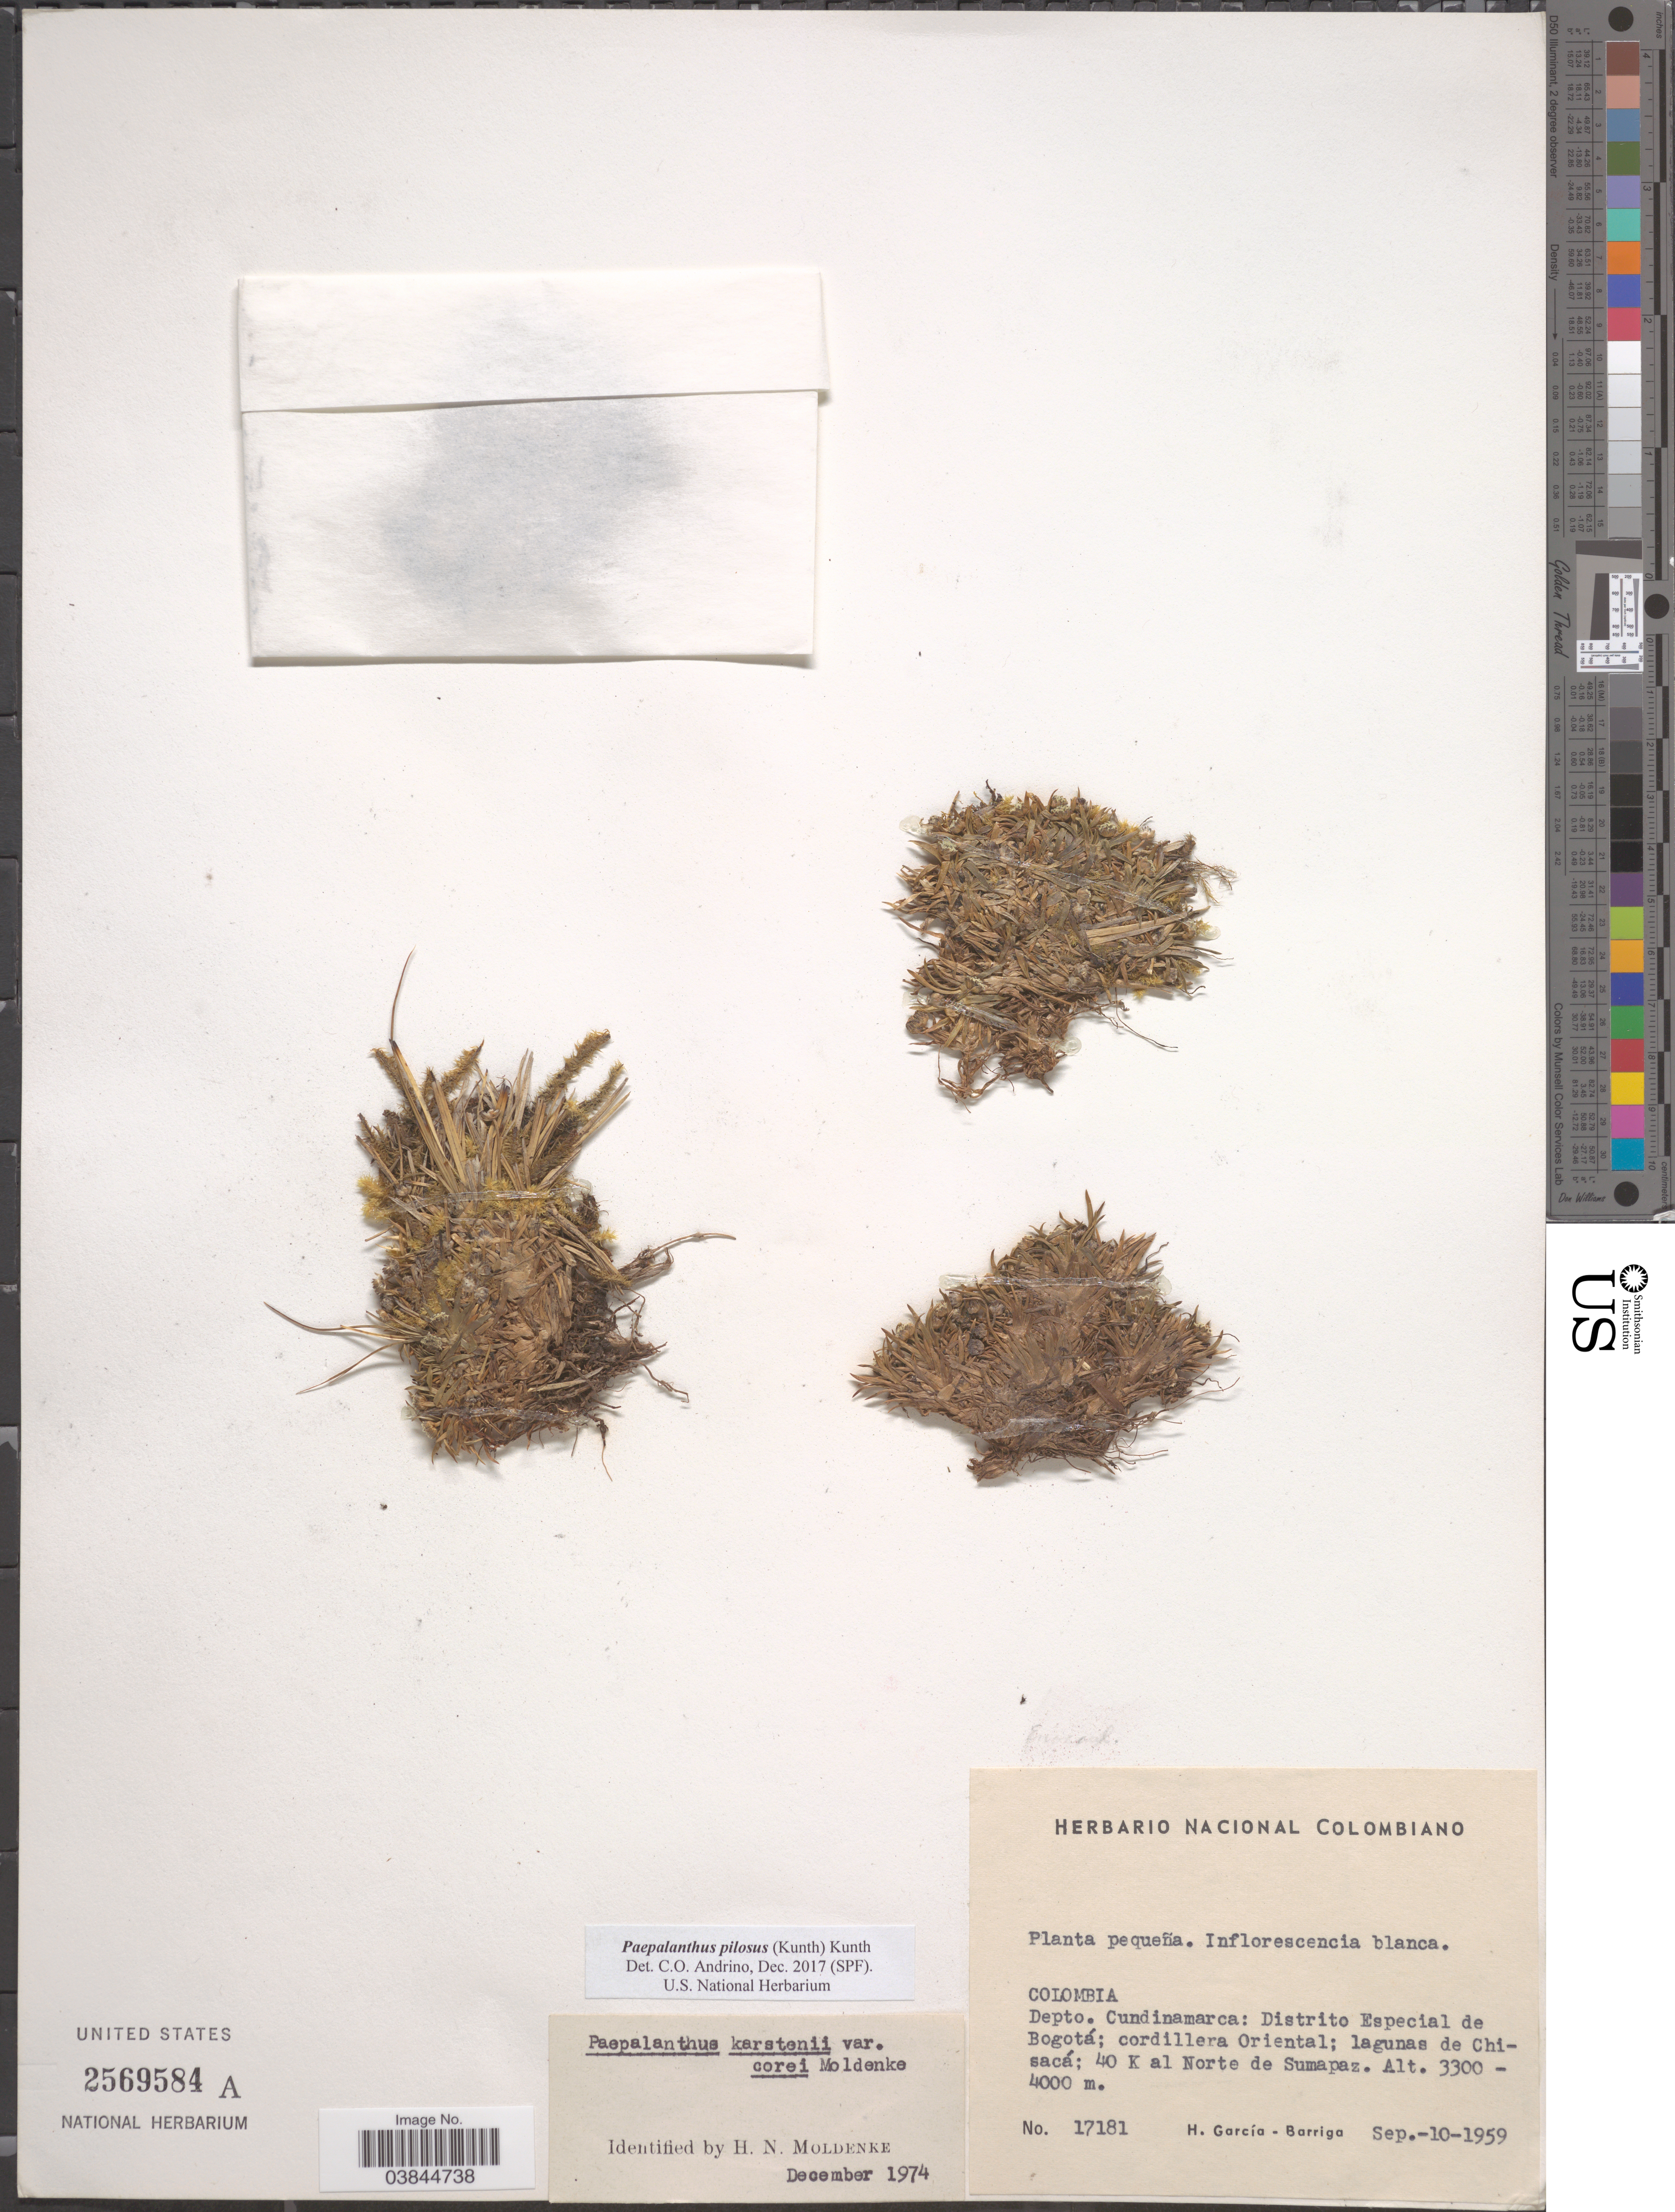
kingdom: Plantae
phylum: Tracheophyta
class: Liliopsida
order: Poales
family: Eriocaulaceae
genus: Paepalanthus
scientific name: Paepalanthus pilosus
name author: (Kunth) Kunth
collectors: H. García Barriga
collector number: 17181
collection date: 1959-09-10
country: Colombia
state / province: Cundinamarca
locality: Depto. Cundinamarca: Distrito Especial de Bogotá; cordillera Oriental; lagunas de Chisacá; 40 K al Norte de Sumapaz.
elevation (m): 3300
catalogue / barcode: US 2569584A